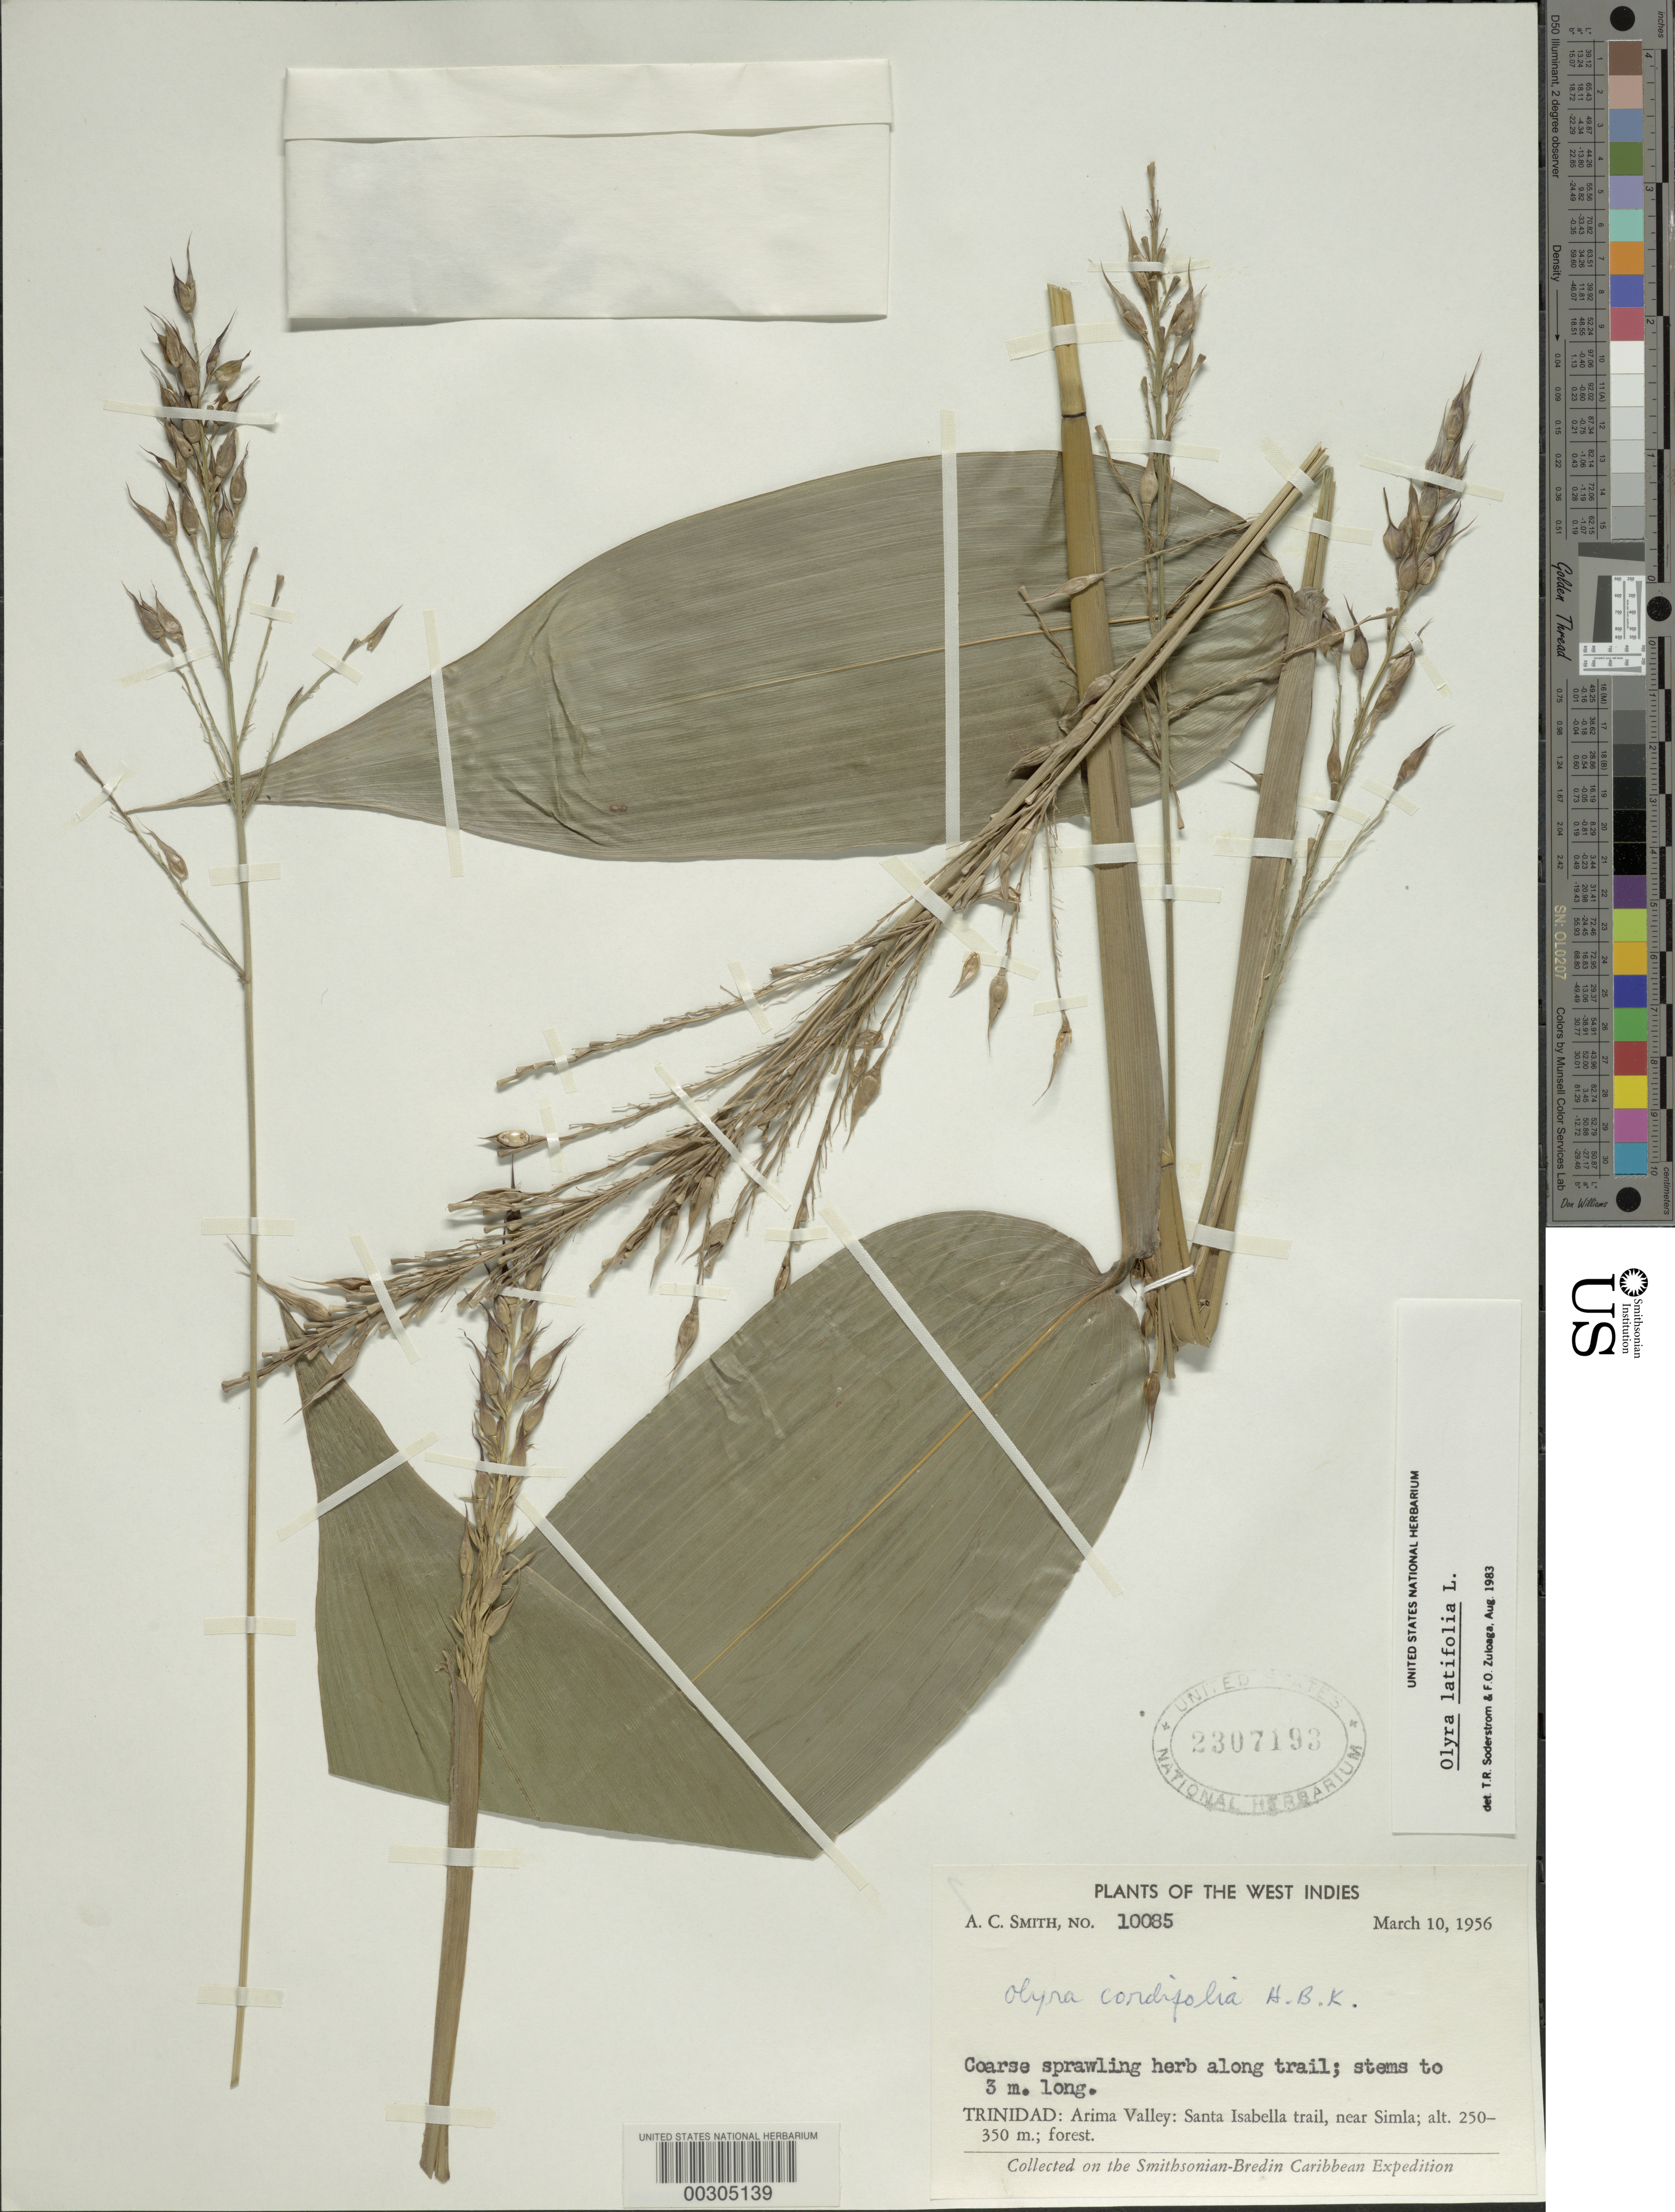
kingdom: Plantae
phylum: Tracheophyta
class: Liliopsida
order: Poales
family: Poaceae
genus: Olyra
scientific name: Olyra latifolia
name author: L.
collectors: A. C. Smith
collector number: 10085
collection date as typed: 10 Mar 1956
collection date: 1956-03-10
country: Trinidad and Tobago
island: Trinidad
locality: Arima valley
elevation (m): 250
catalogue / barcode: US 2307193